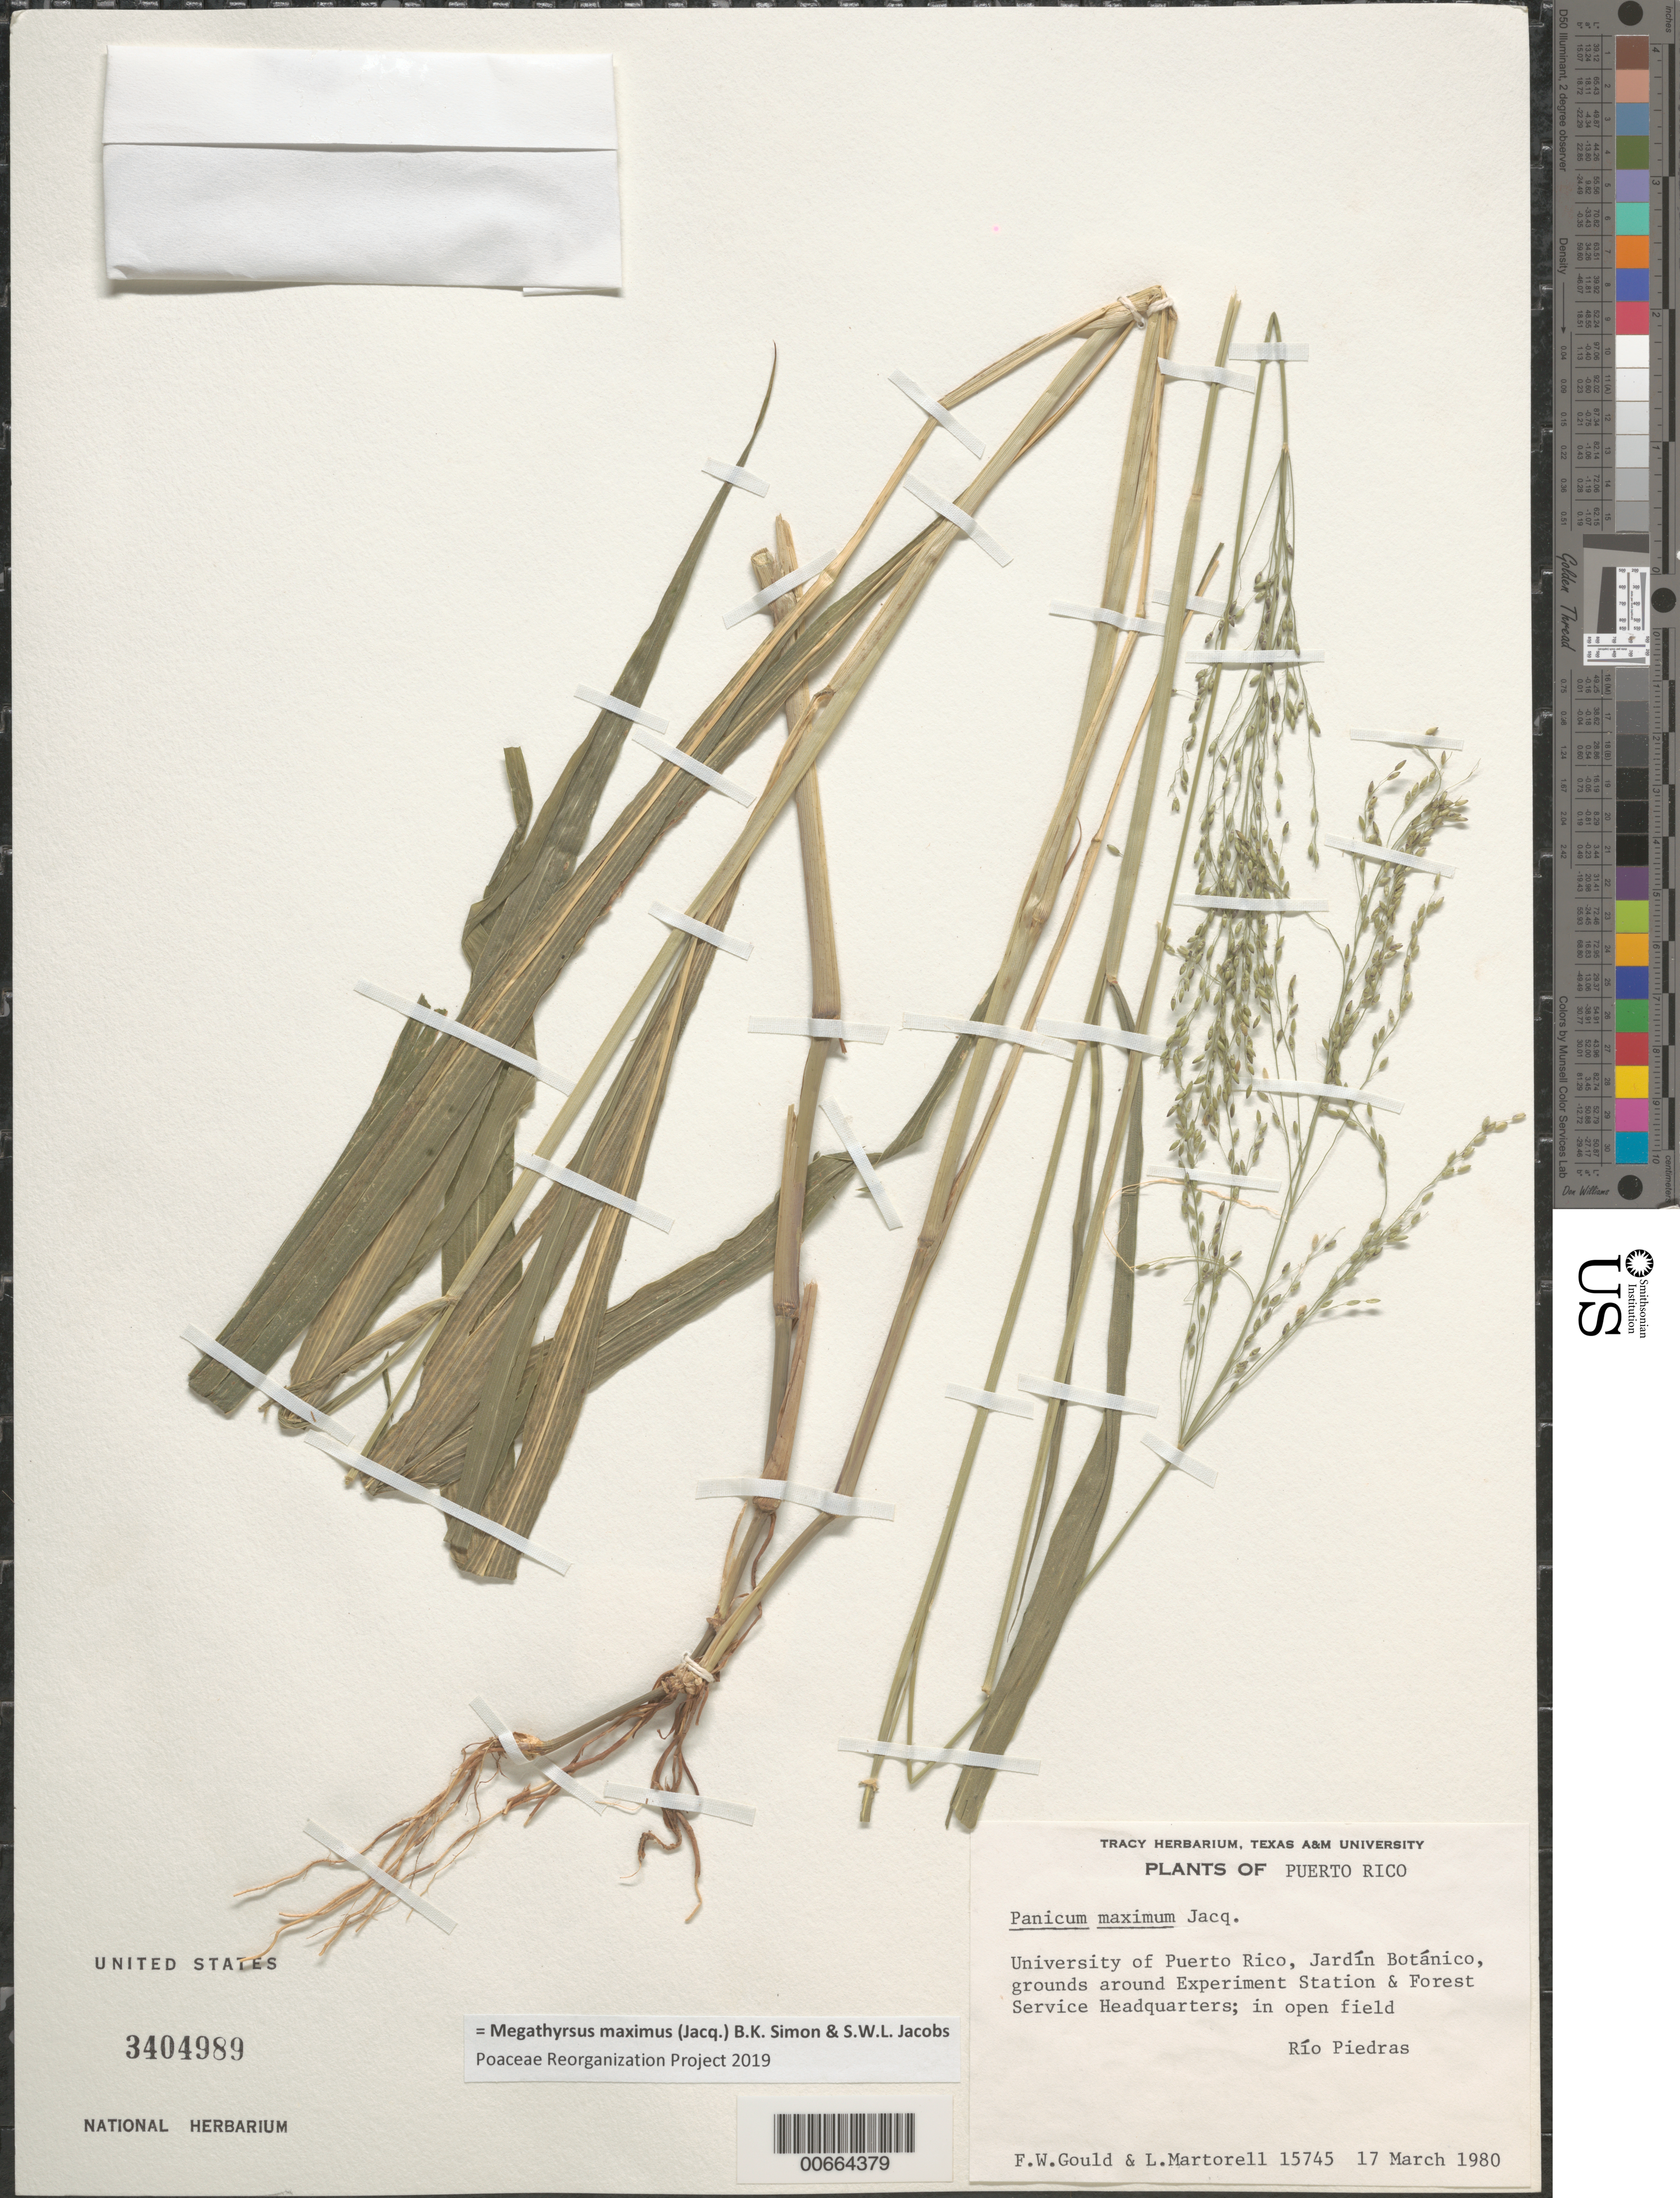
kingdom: Plantae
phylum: Tracheophyta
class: Liliopsida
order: Poales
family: Poaceae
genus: Megathyrsus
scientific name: Megathyrsus maximus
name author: (Jacq.) B.K. Simon & S.W.L. Jacobs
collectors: F. W. Gould & L. Martorell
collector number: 15745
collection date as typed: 17 Mar 1980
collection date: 1980-03-17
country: Puerto Rico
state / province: San Juan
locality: Univ. of Puerto Rico, Jardín Botánico, grounds around Exp. Station & Forest Service Headquarters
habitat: In open field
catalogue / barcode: US 3404989